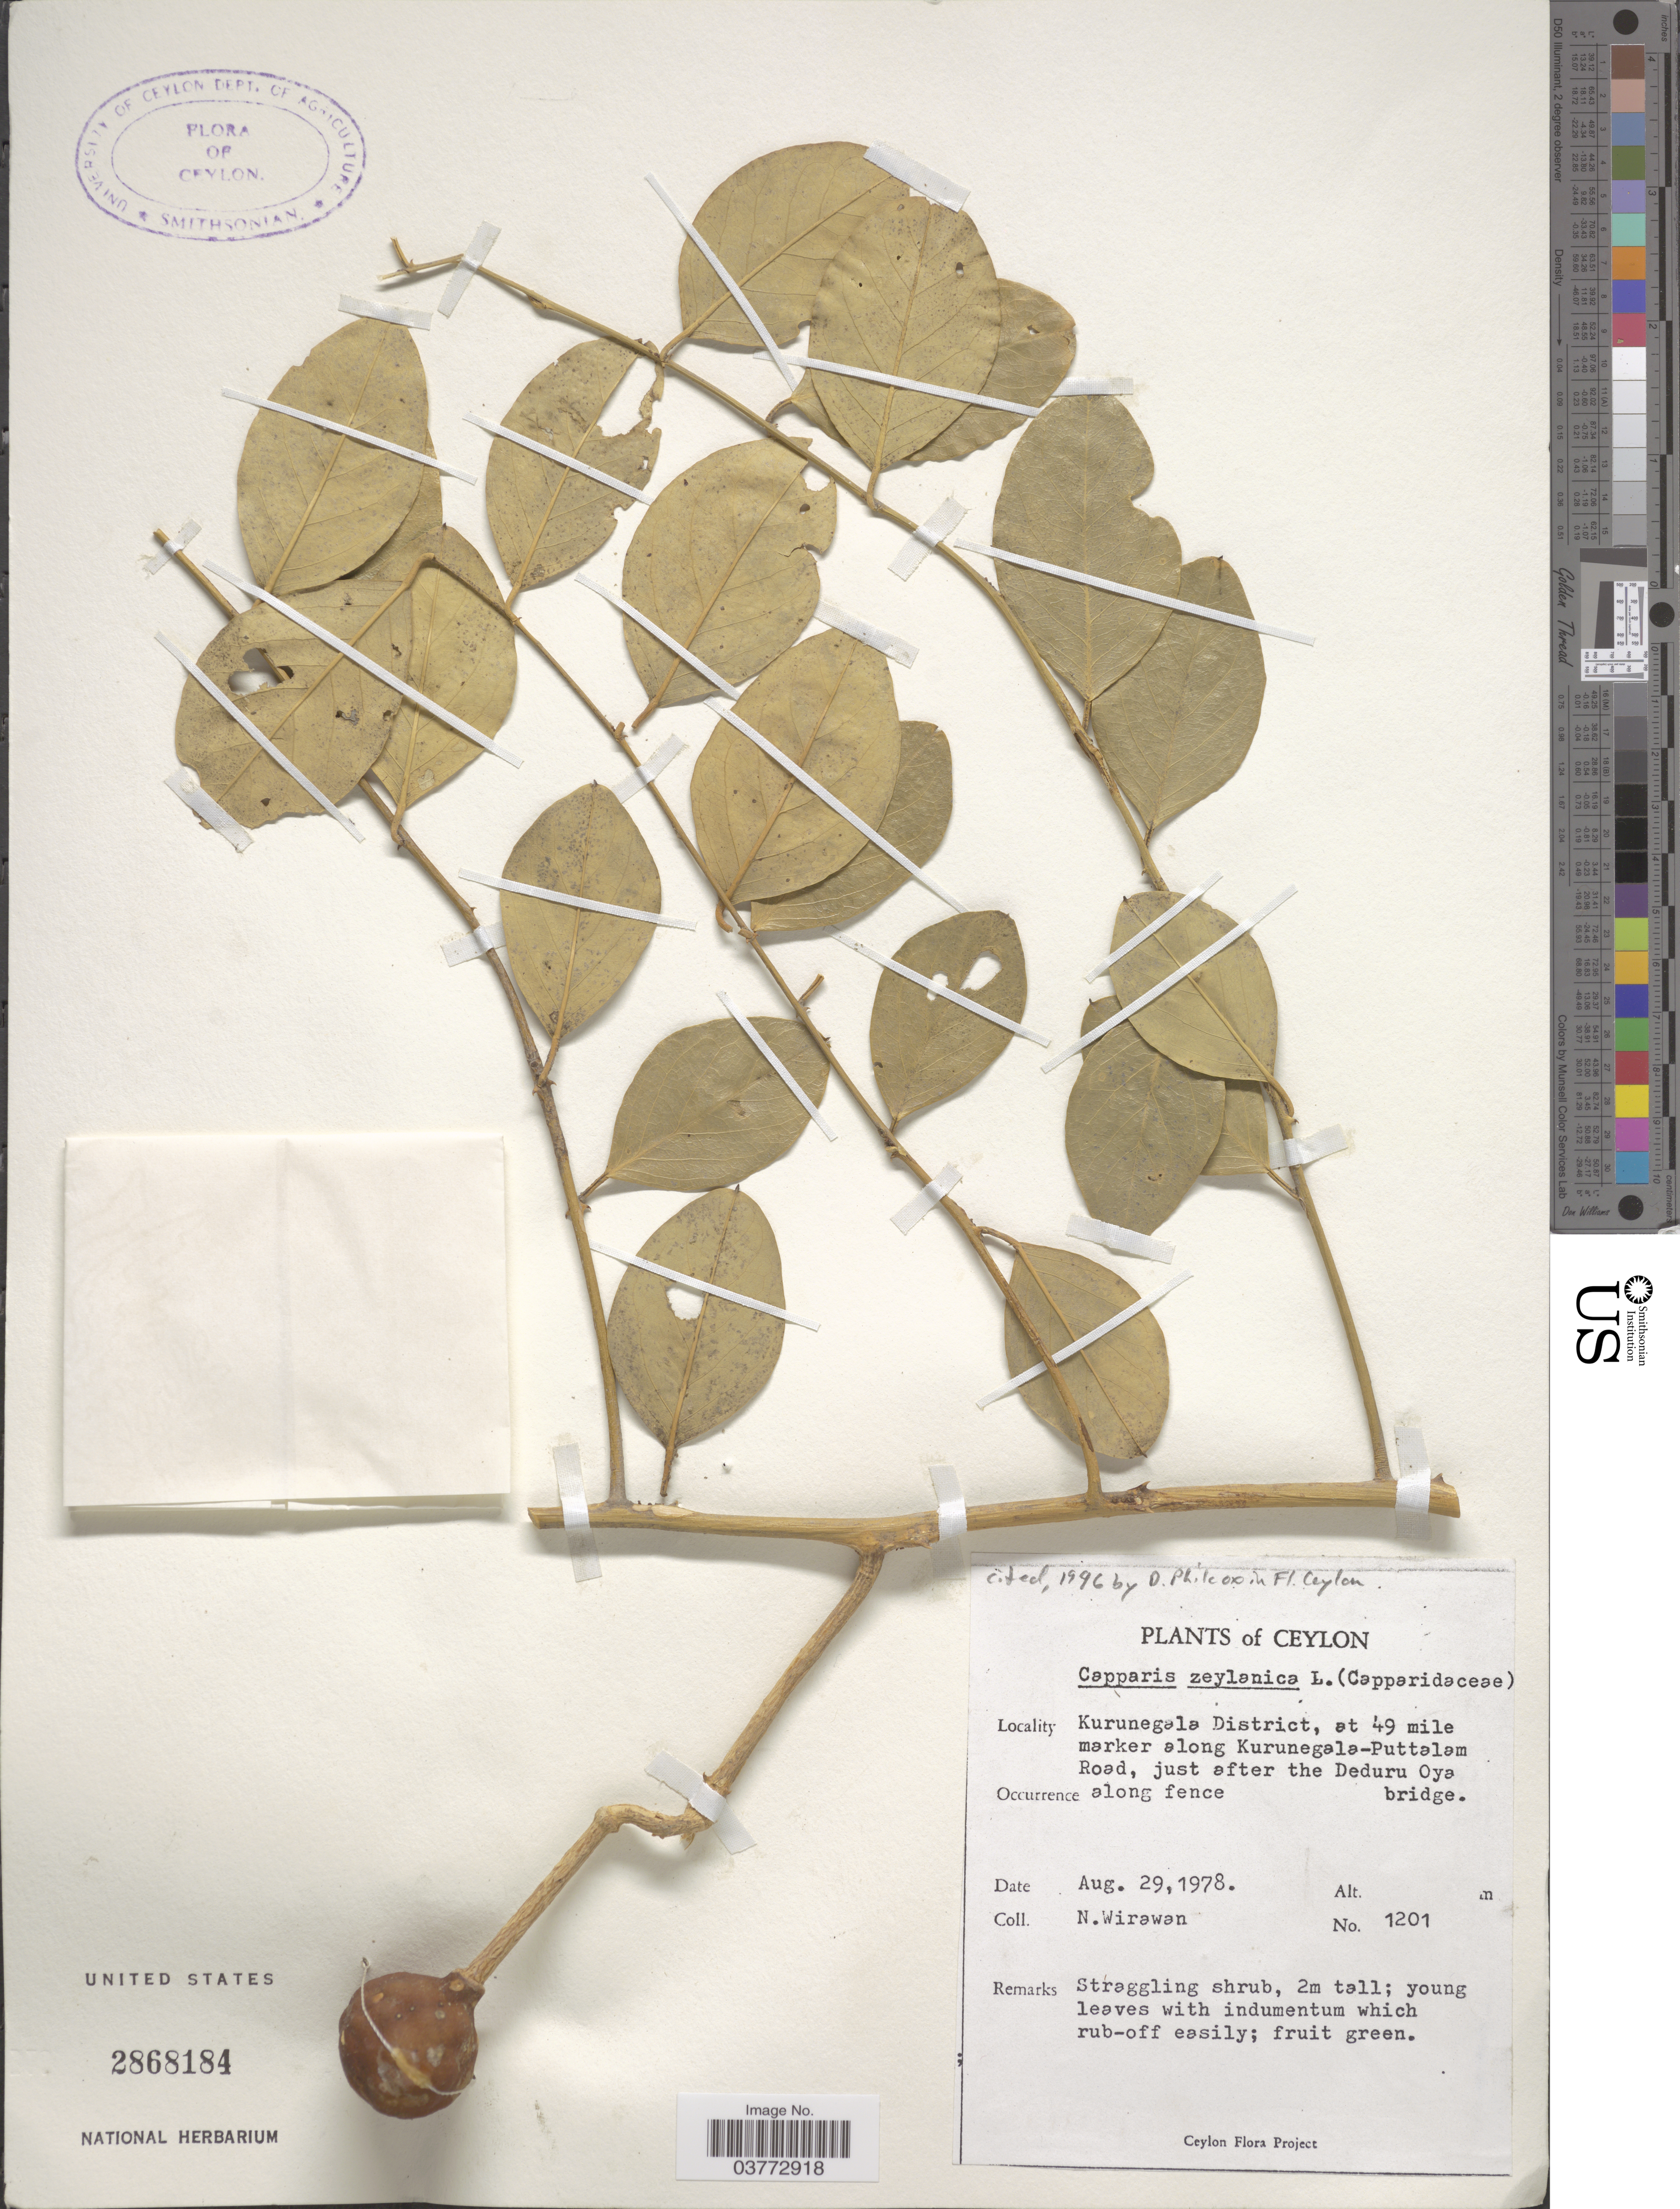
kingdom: Plantae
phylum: Tracheophyta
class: Magnoliopsida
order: Brassicales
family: Capparaceae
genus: Capparis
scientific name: Capparis zeylanica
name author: L.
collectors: N. Wirawan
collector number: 1201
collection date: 1978-08-29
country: Sri Lanka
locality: Ceylon. Kurunegala District, at 49 mile marker along Kurunegala-Puttalam Road, just after the Deduru Oya bridge.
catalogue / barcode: US 2868184